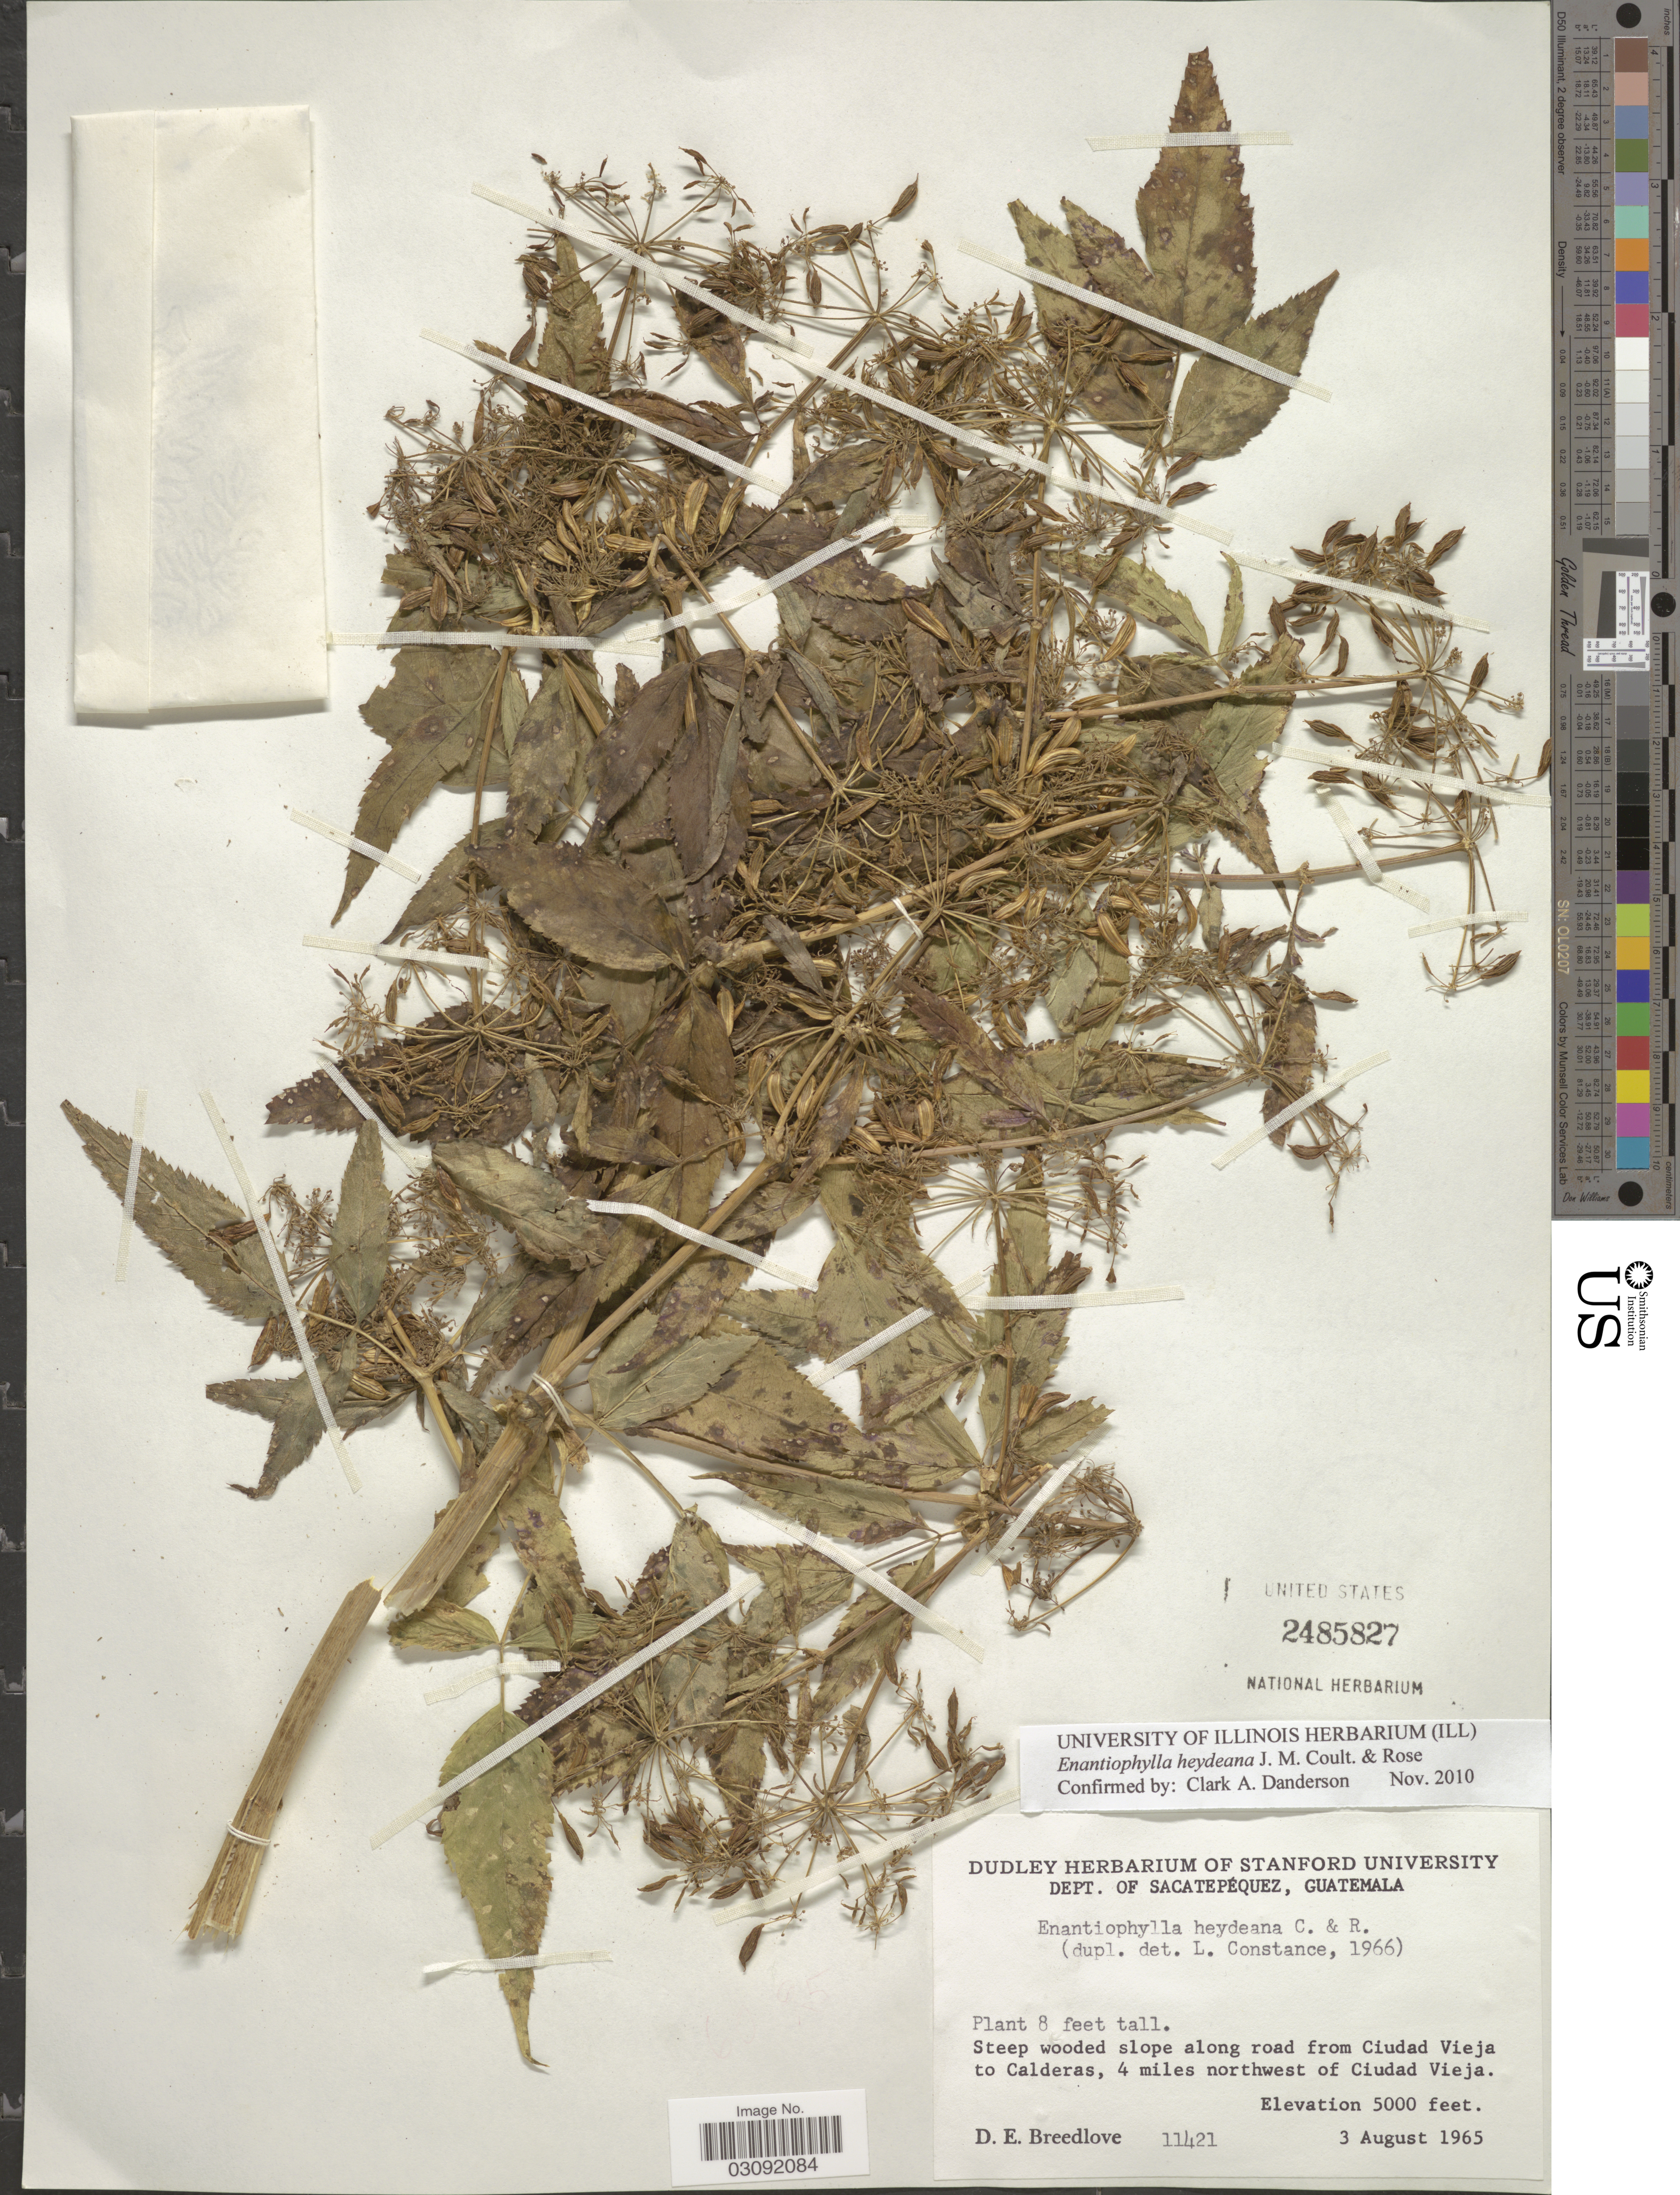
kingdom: Plantae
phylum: Tracheophyta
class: Magnoliopsida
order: Apiales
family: Apiaceae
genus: Enantiophylla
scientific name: Enantiophylla heydeana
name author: J.M. Coult. & Rose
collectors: D. E. Breedlove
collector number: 11421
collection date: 1965-08-03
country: Guatemala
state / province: Sacatepéquez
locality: Dept. of Sacatepéquez. Steep wooded slope along road from Ciudad Vieja to Calderas, 4 miles northwest of Ciudad Vieja.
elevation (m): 1524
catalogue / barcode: US 2485827